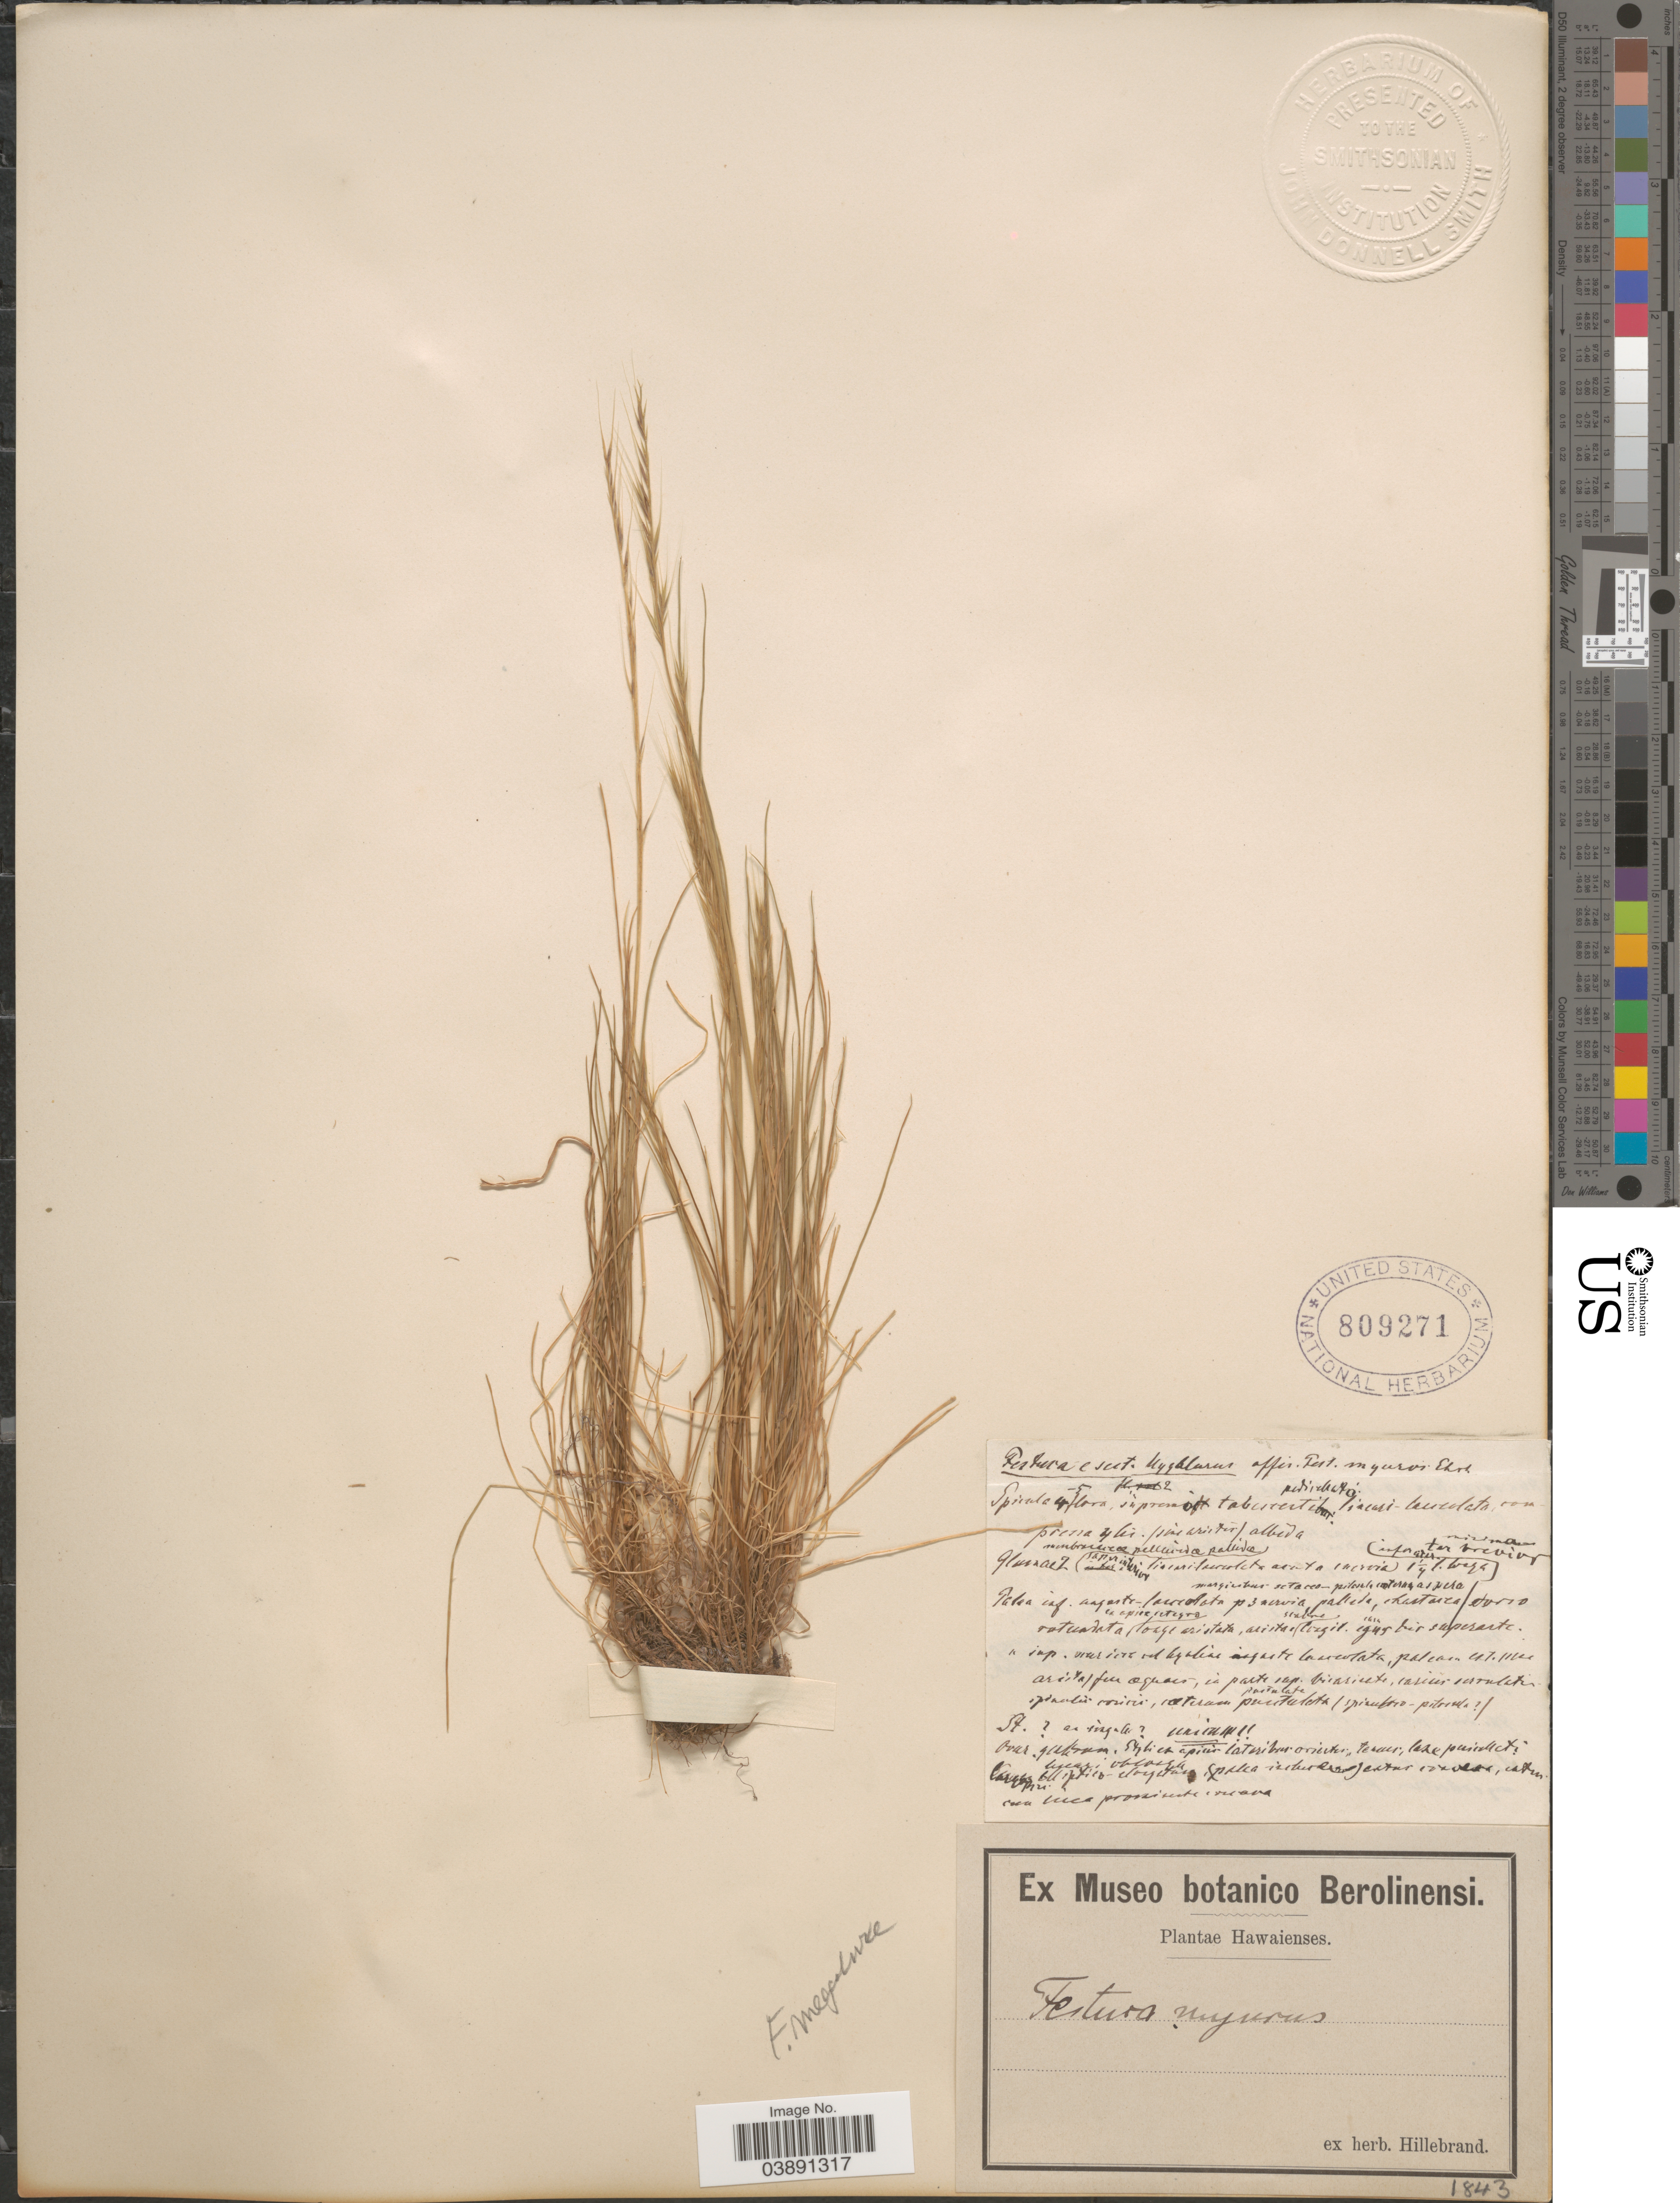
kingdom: Plantae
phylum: Tracheophyta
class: Liliopsida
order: Poales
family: Poaceae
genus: Festuca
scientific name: Festuca megalura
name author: Nutt.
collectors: W. Hillebrand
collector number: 1843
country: United States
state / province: Hawaii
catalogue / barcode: US 809271